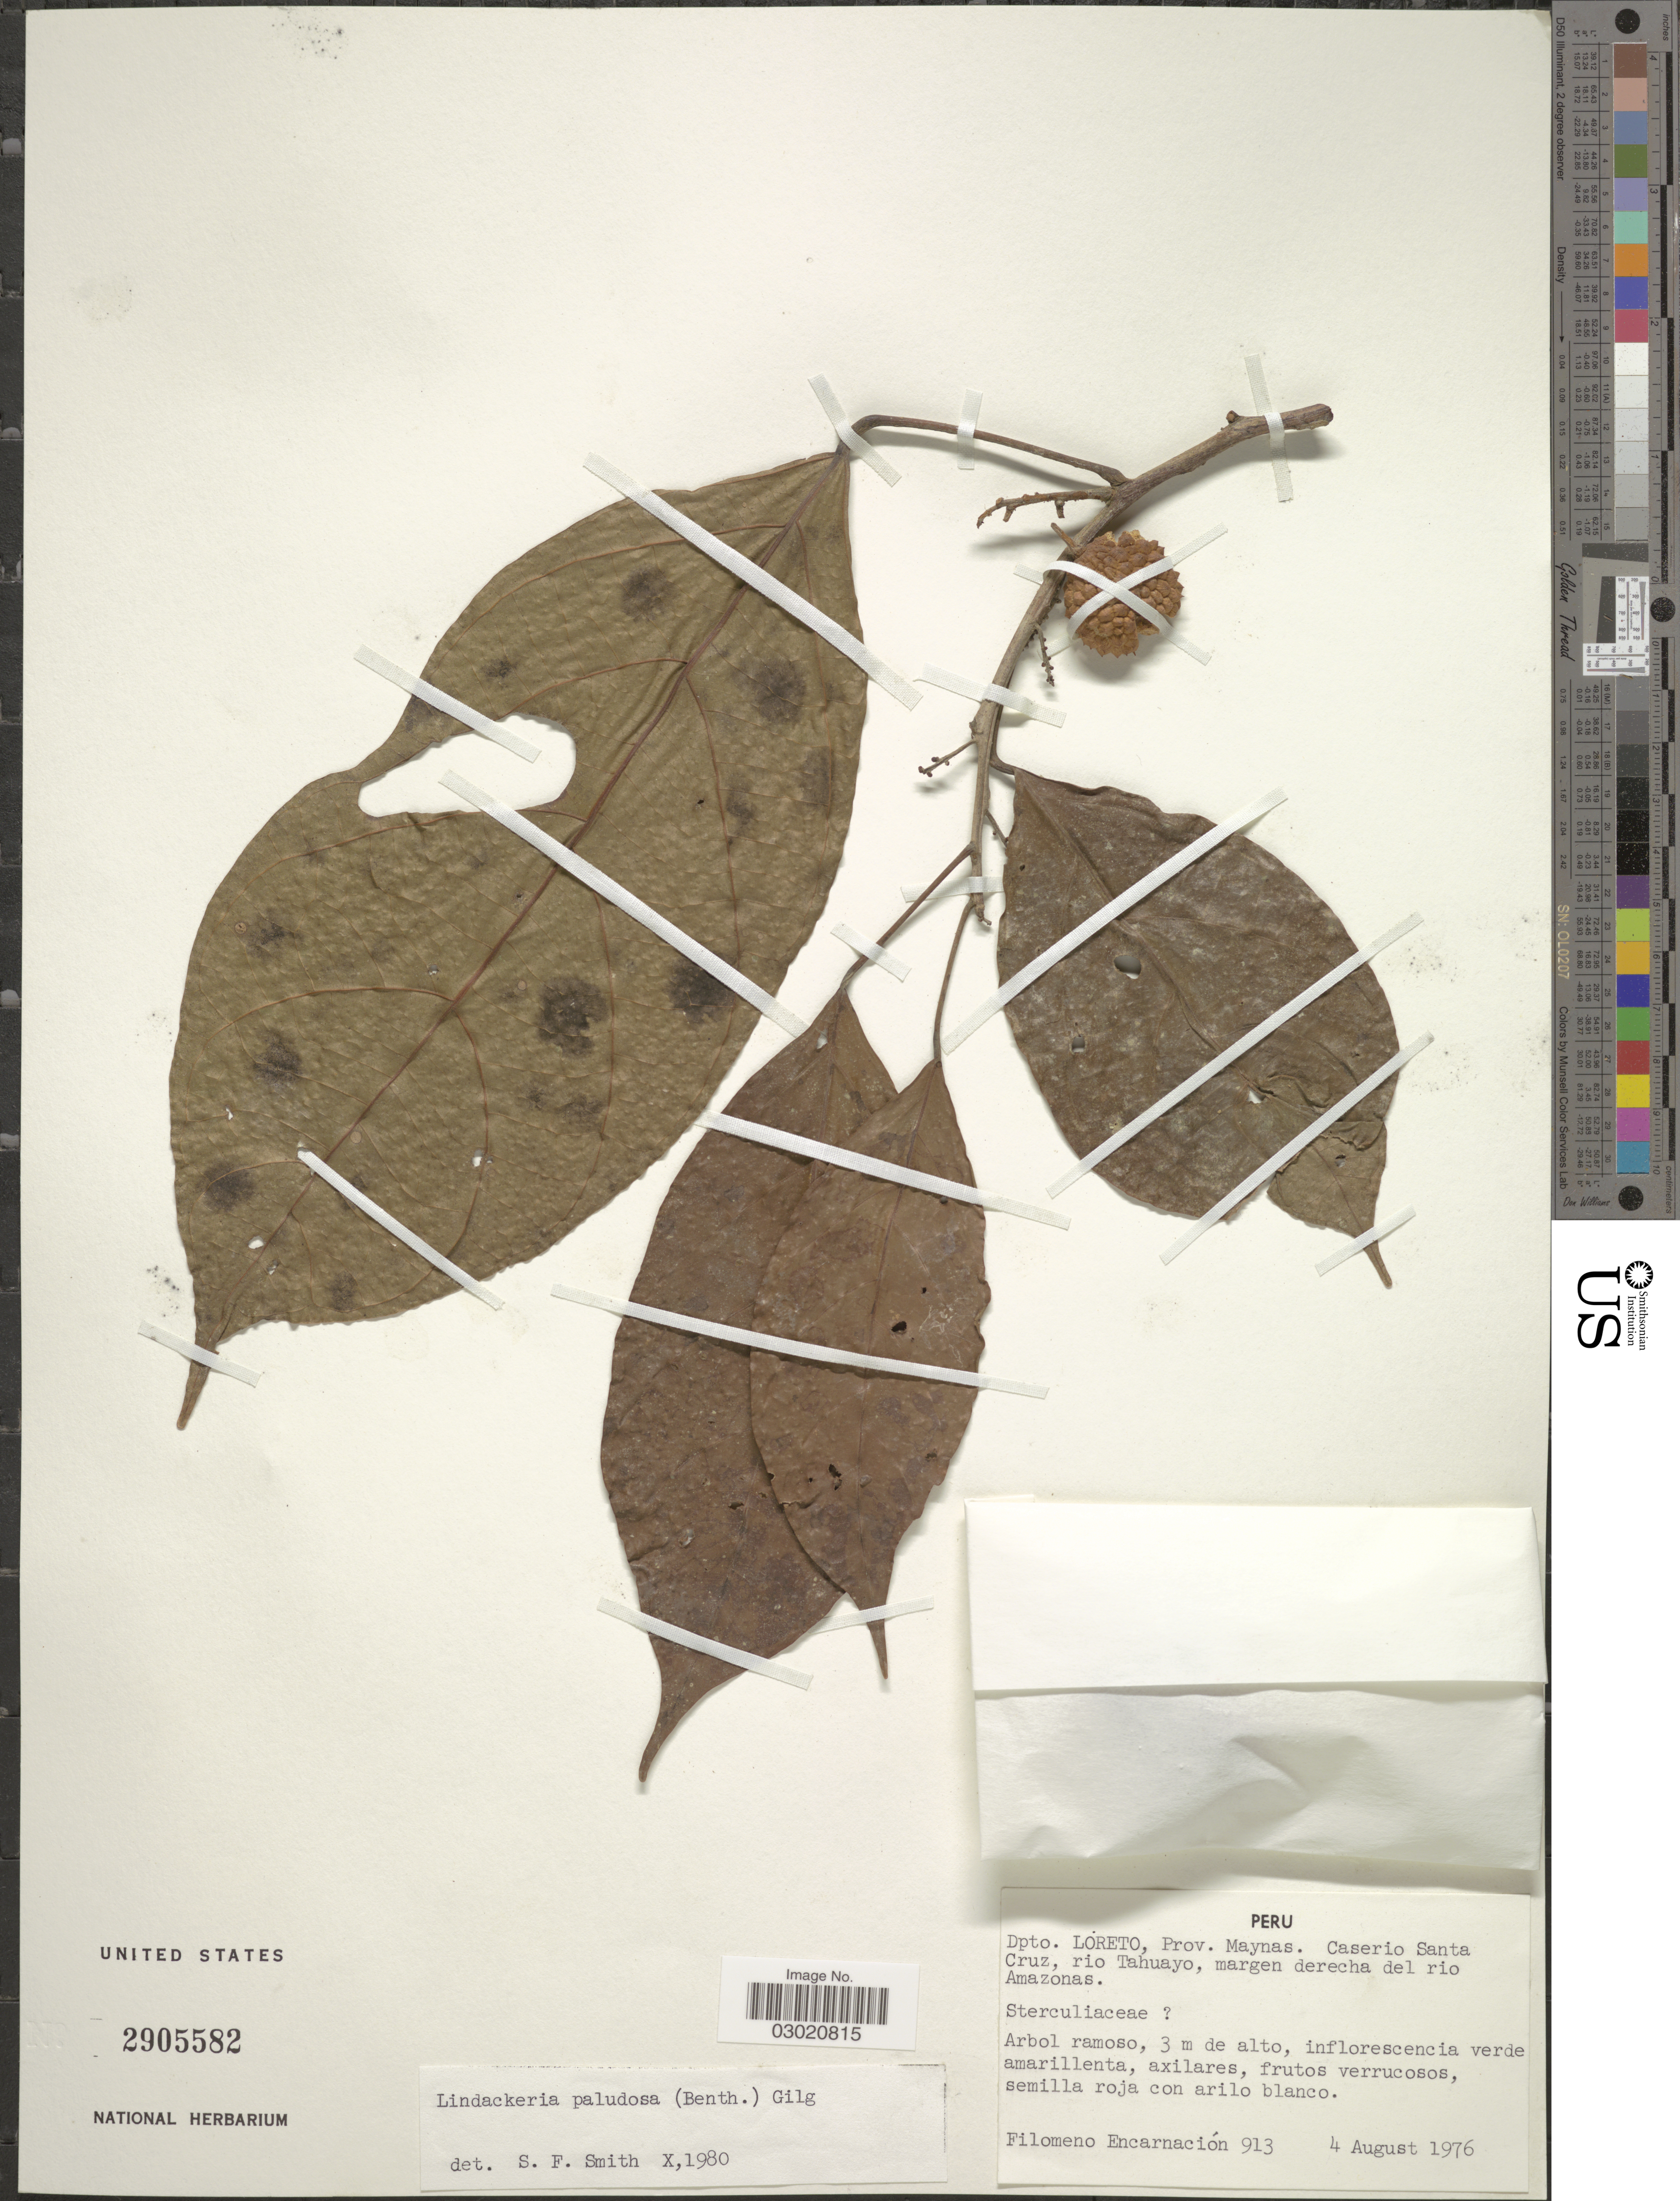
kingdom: Plantae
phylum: Tracheophyta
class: Magnoliopsida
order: Malpighiales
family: Achariaceae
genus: Lindackeria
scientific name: Lindackeria paludosa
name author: (Benth.) Gilg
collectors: F. Encarnación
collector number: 913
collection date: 1976-08-04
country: Peru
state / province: Loreto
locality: Dpto. Loreto, Prov. Maynas, Caserio Santa Cruz, rio Tahuayo, margen derecha del rio Amazonas.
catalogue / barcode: US 2905582